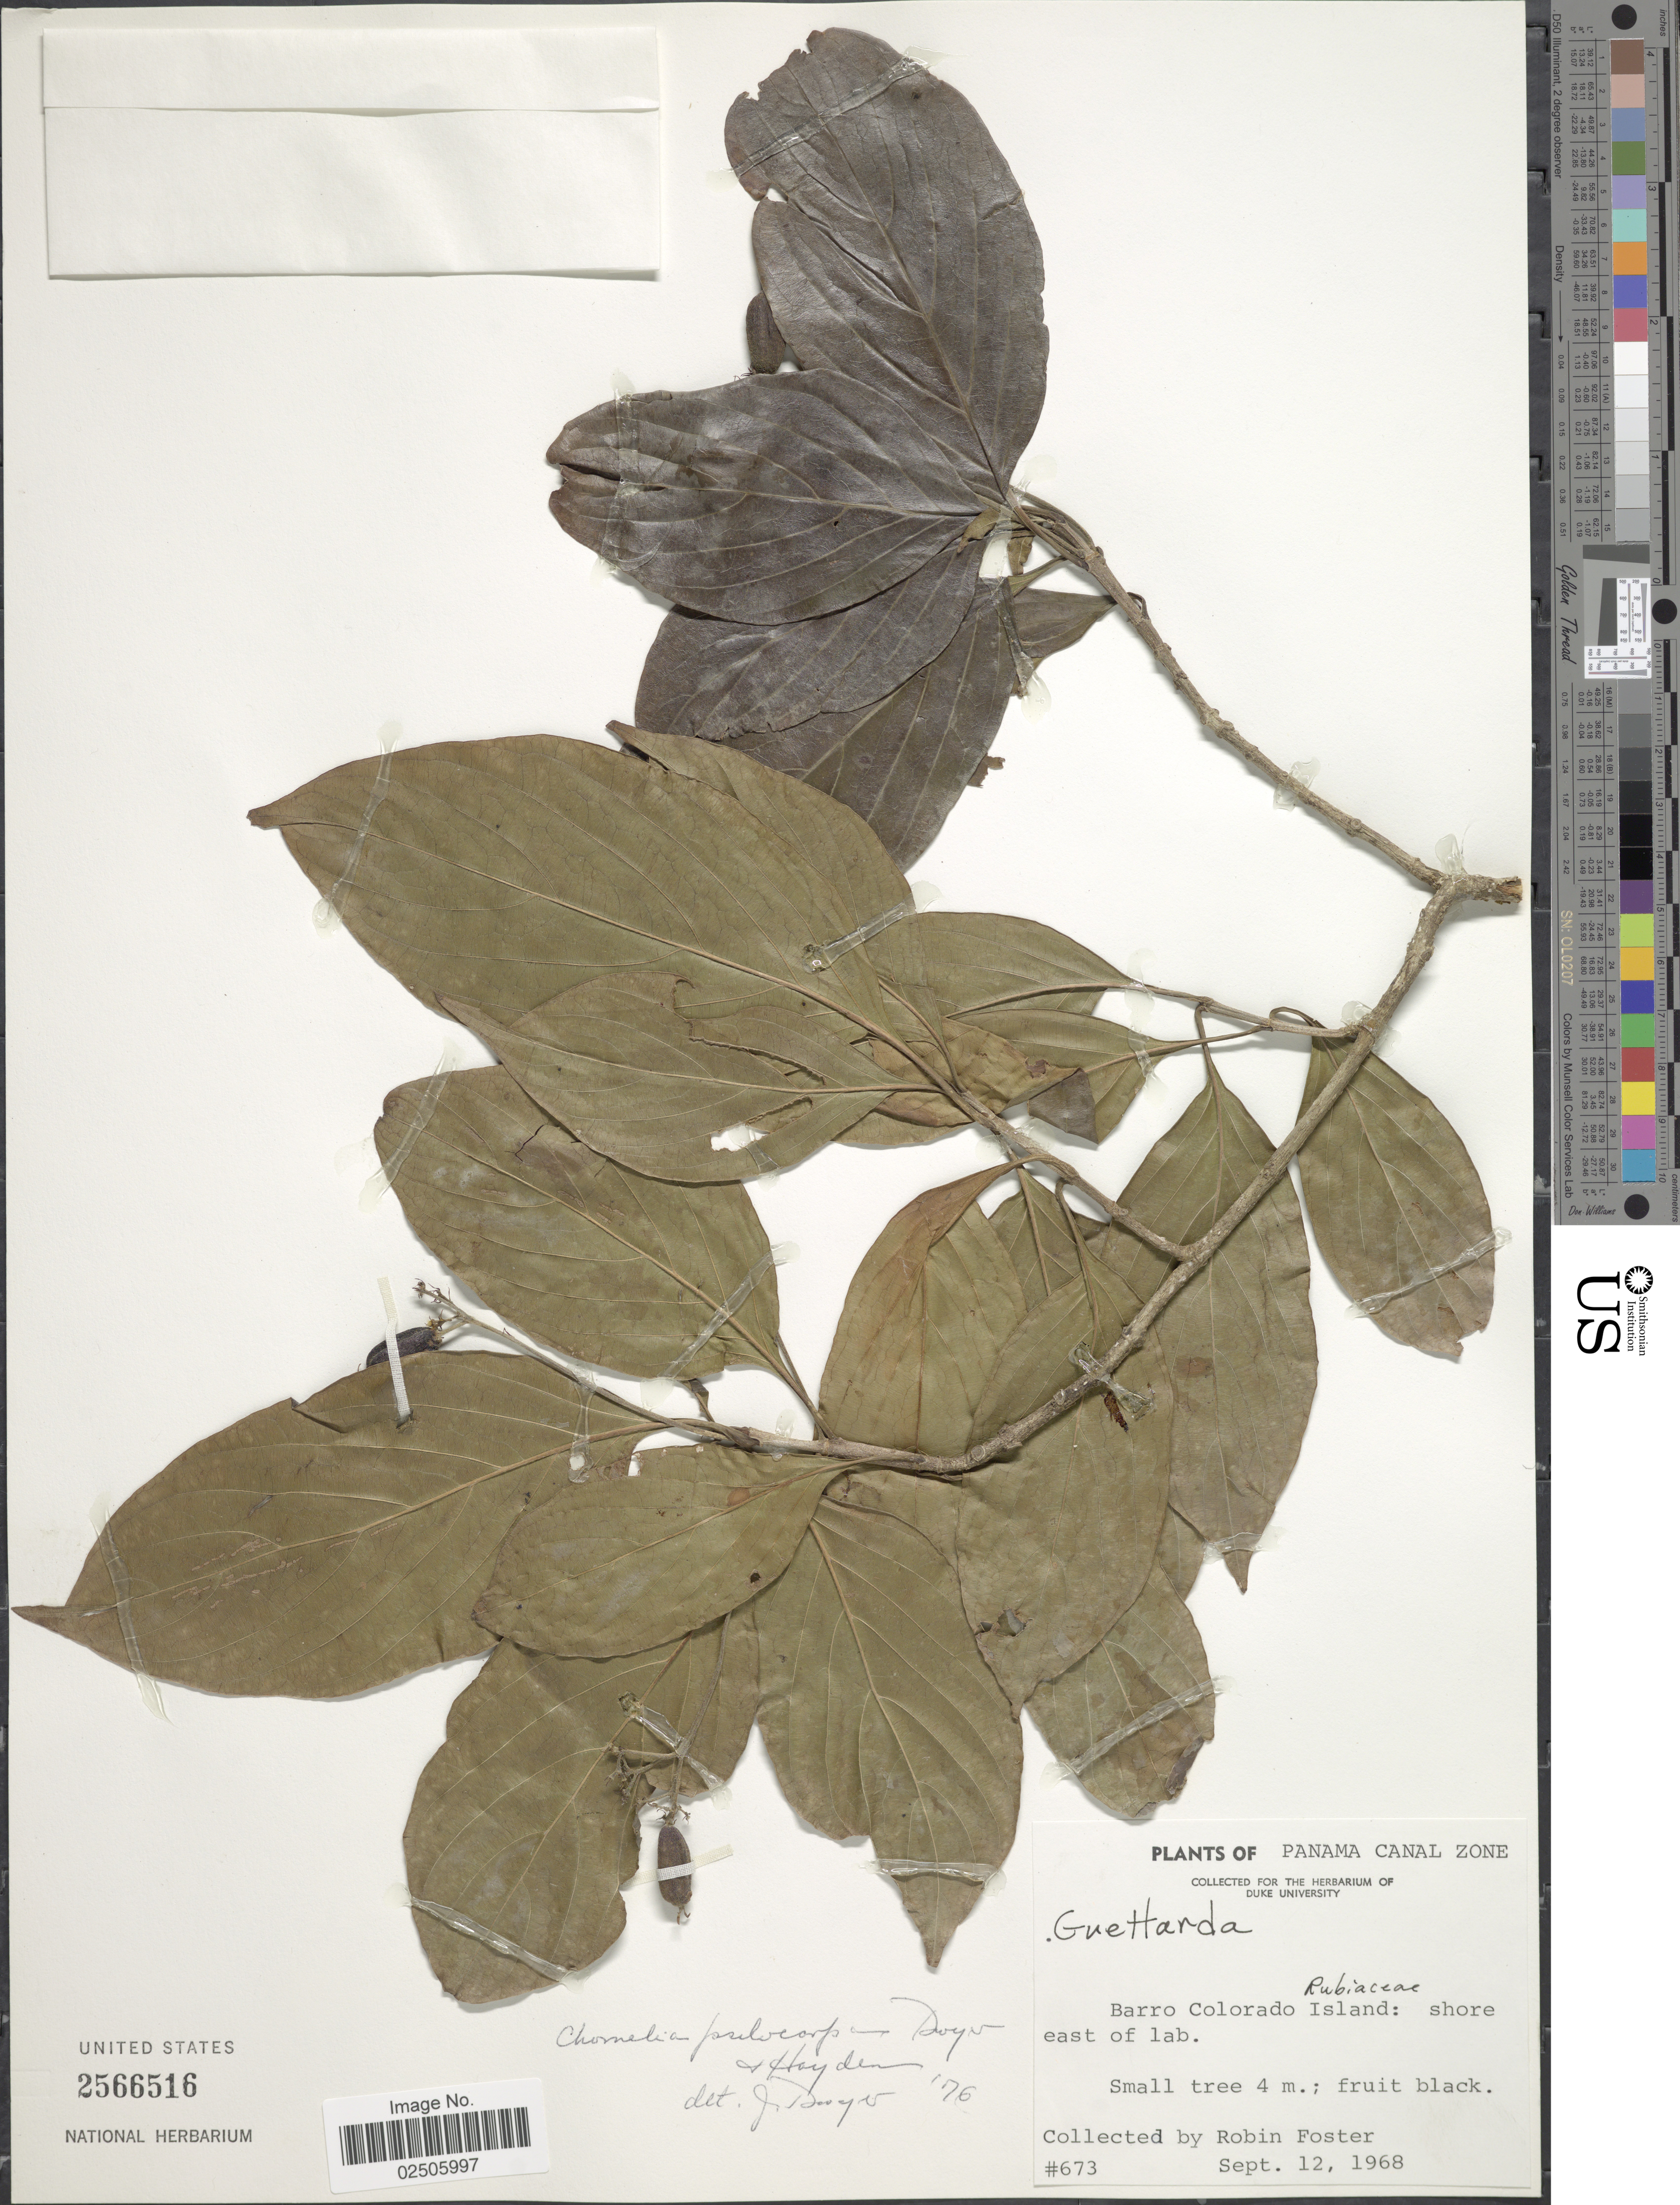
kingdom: Plantae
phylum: Tracheophyta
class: Magnoliopsida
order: Gentianales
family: Rubiaceae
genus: Chomelia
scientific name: Chomelia psilocarpa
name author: Dwyer & M.V. Hayden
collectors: R. B. Foster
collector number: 673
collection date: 1968-09-12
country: Panama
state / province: Panamá Oeste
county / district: Canal Zone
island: Barro Colorado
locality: Canal Zone, Barro Colorado Island: shore east of lab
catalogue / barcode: US 2566516